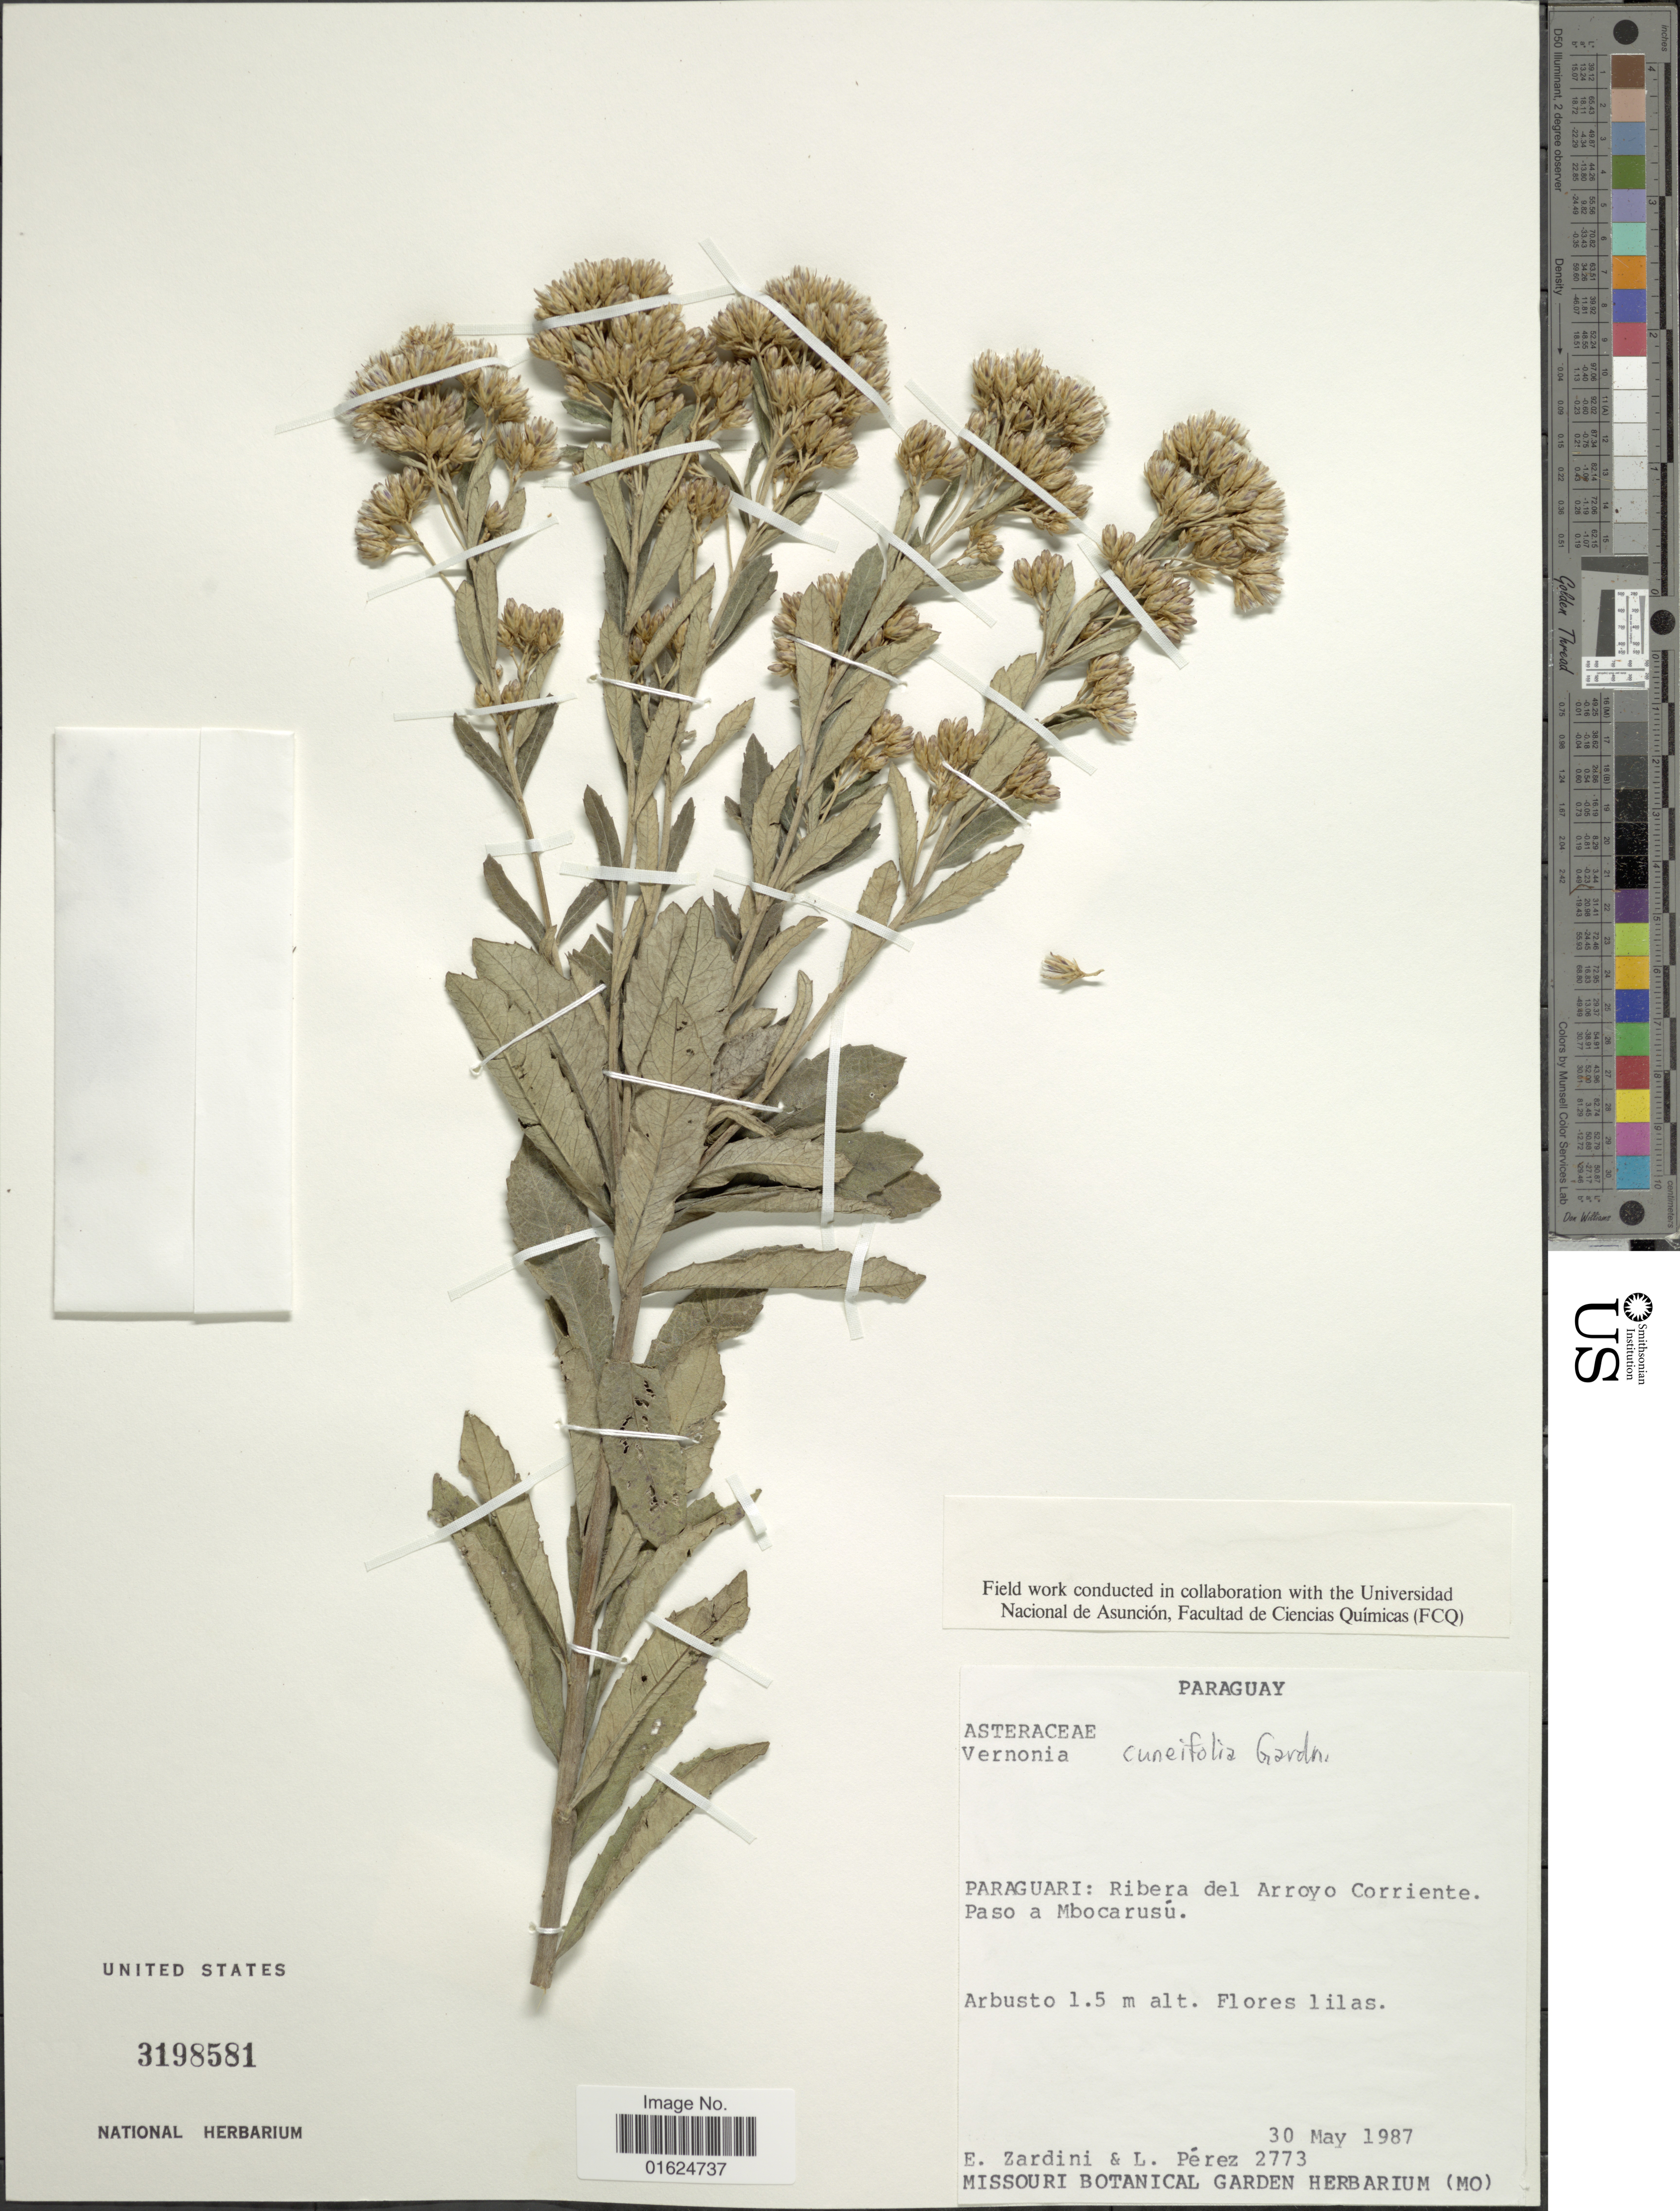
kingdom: Plantae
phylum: Tracheophyta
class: Magnoliopsida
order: Asterales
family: Asteraceae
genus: Vernonanthura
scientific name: Vernonanthura cuneifolia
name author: (Gardner) H. Rob.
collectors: E. M. Zardini & L. Pérez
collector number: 2773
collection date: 1987-05-30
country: Paraguay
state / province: Paraguari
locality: Ribera del Arroyo Corriente. Paso a Mbocarusú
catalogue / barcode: US 3198581